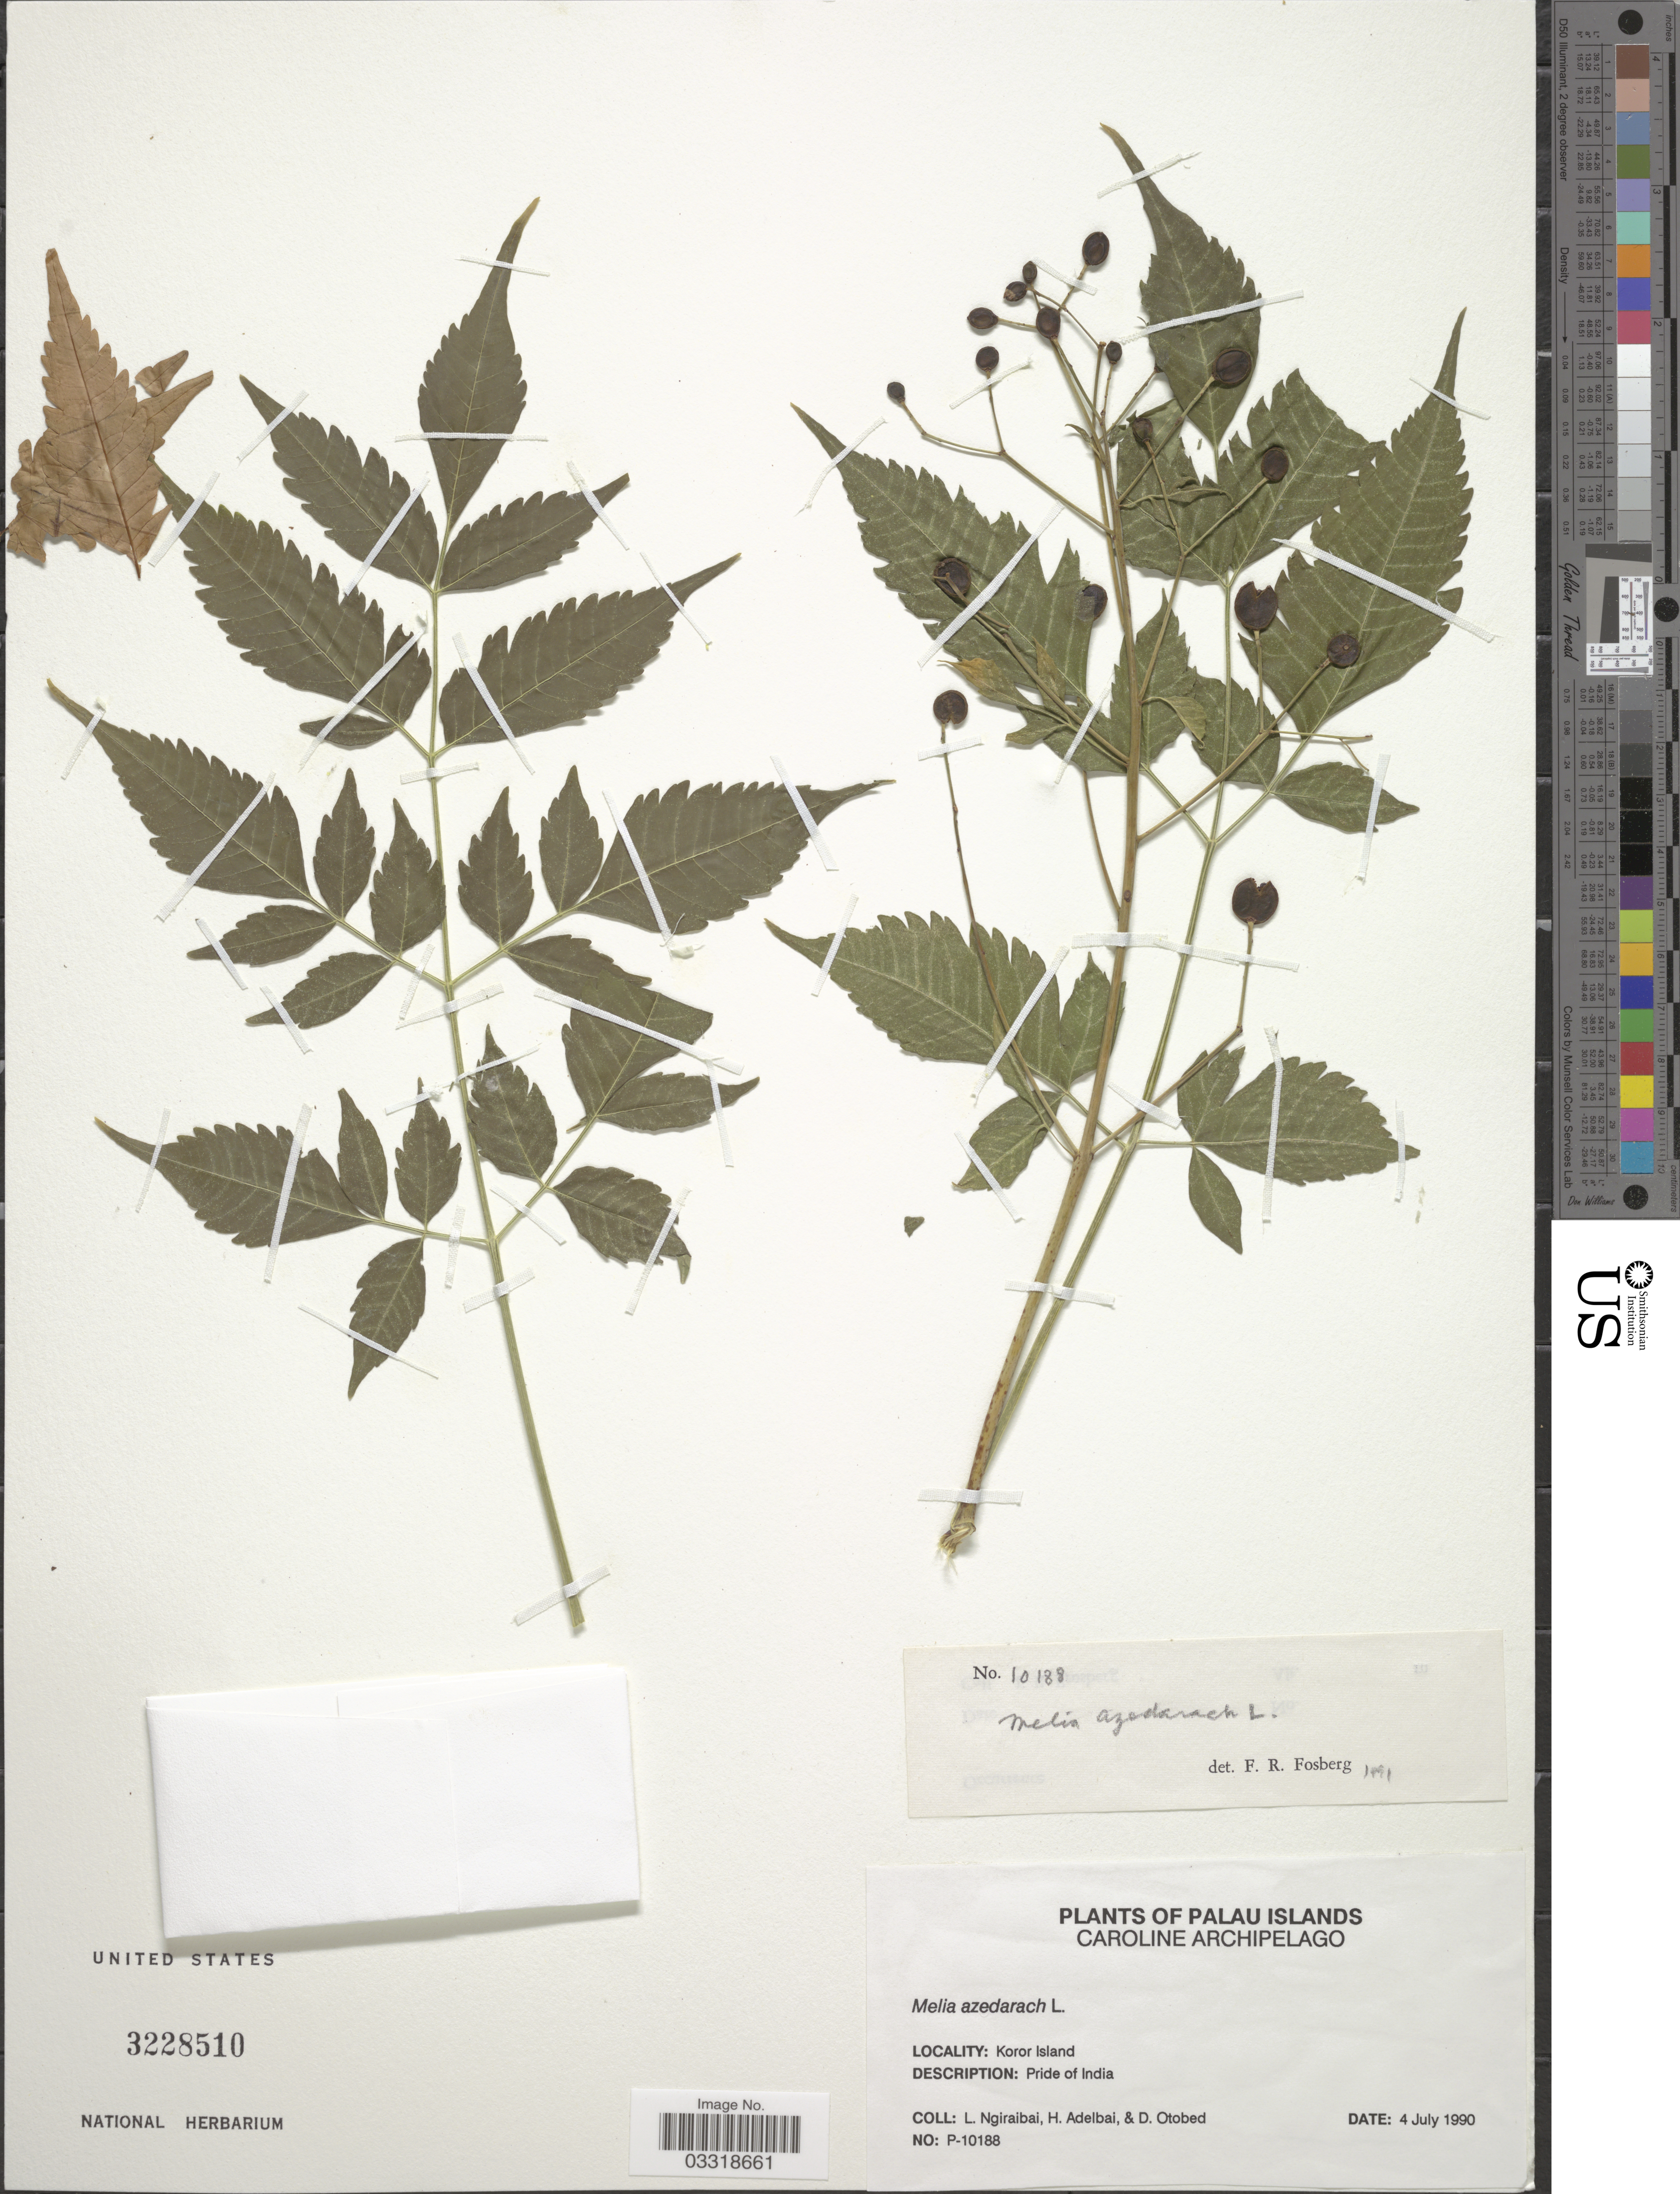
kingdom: Plantae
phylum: Tracheophyta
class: Magnoliopsida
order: Sapindales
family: Meliaceae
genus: Melia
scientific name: Melia azedarach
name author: L.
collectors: L. Ngiraibai, H. Adelbai & D. O. Otobed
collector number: P-10188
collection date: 1990-07-04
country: Palau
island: Oreor [Koror]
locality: Palau Islands. Caroline Archipelago. Koror Island. Pride of India. [unsure placement]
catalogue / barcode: US 3228510